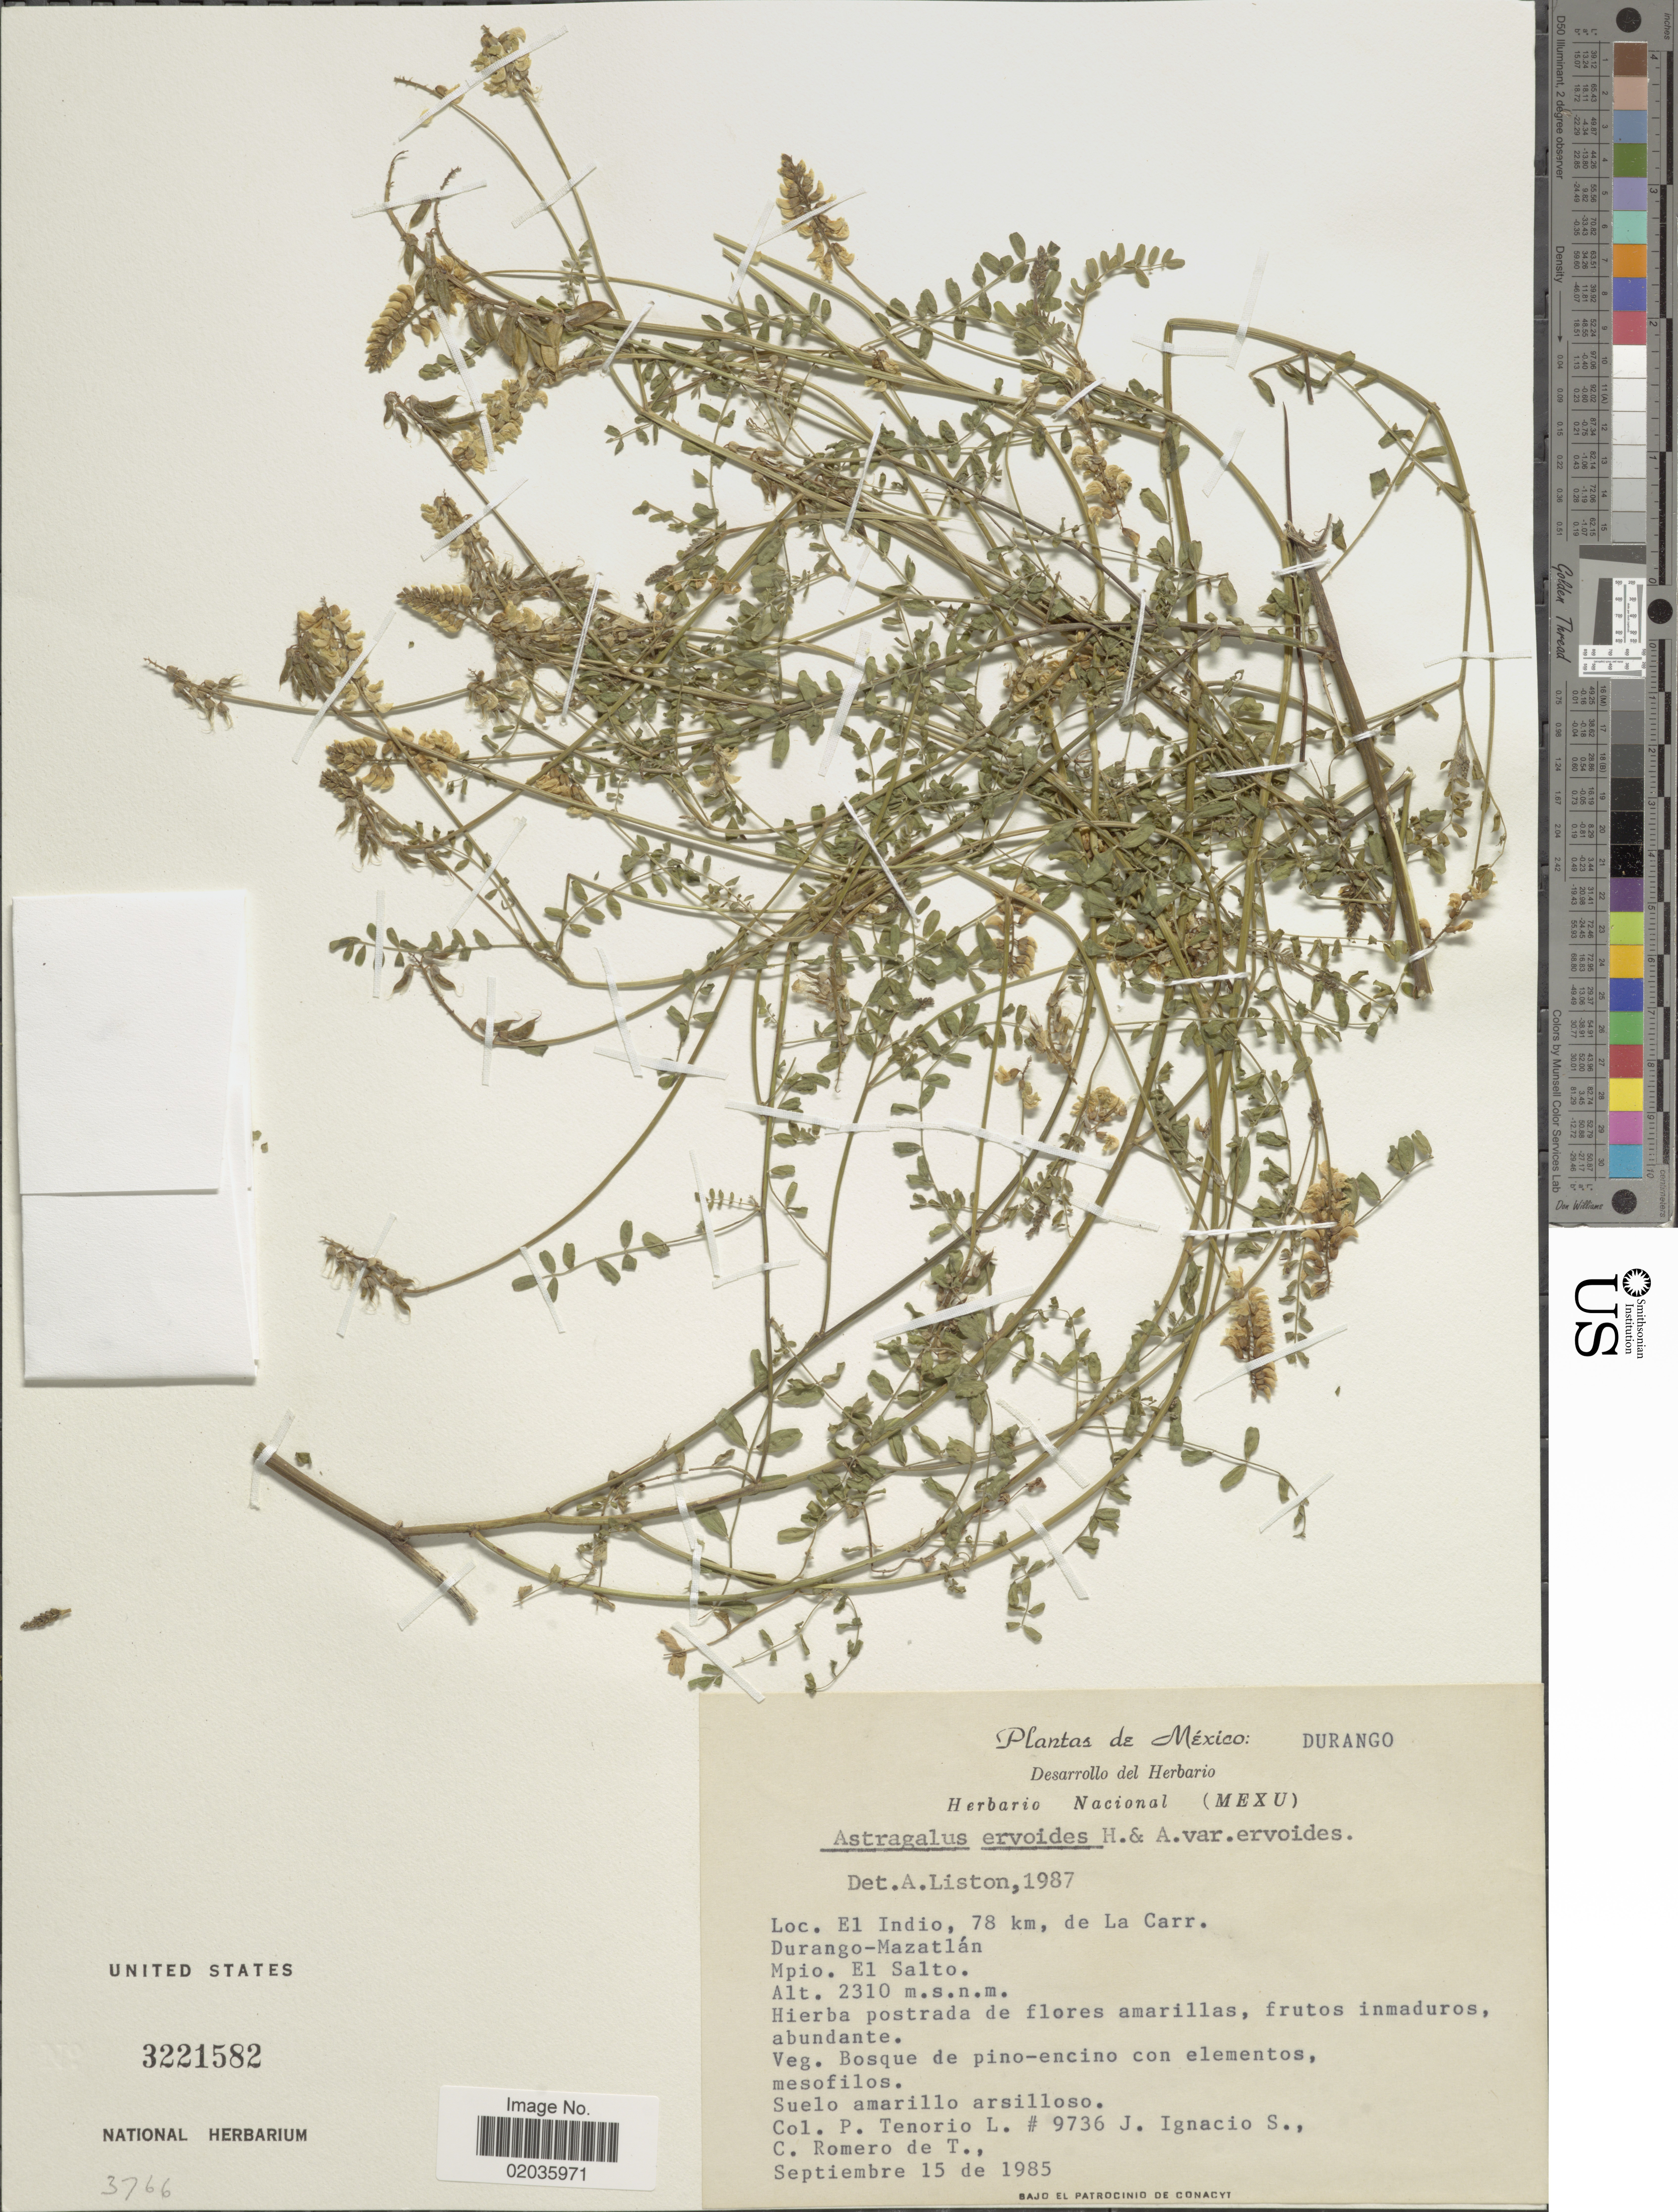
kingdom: Plantae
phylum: Tracheophyta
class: Magnoliopsida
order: Fabales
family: Fabaceae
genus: Astragalus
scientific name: Astragalus ervoides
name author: Turcz.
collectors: P. Tenorio L., Ignacio S., J. & C. Romero de T.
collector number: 9736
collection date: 1985-09-15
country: Mexico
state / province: Durango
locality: Durango. El Indio, 78 km, de La Carr. Durango-Mazatlan, Mpio. El Salto.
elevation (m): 2310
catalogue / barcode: US 3221582